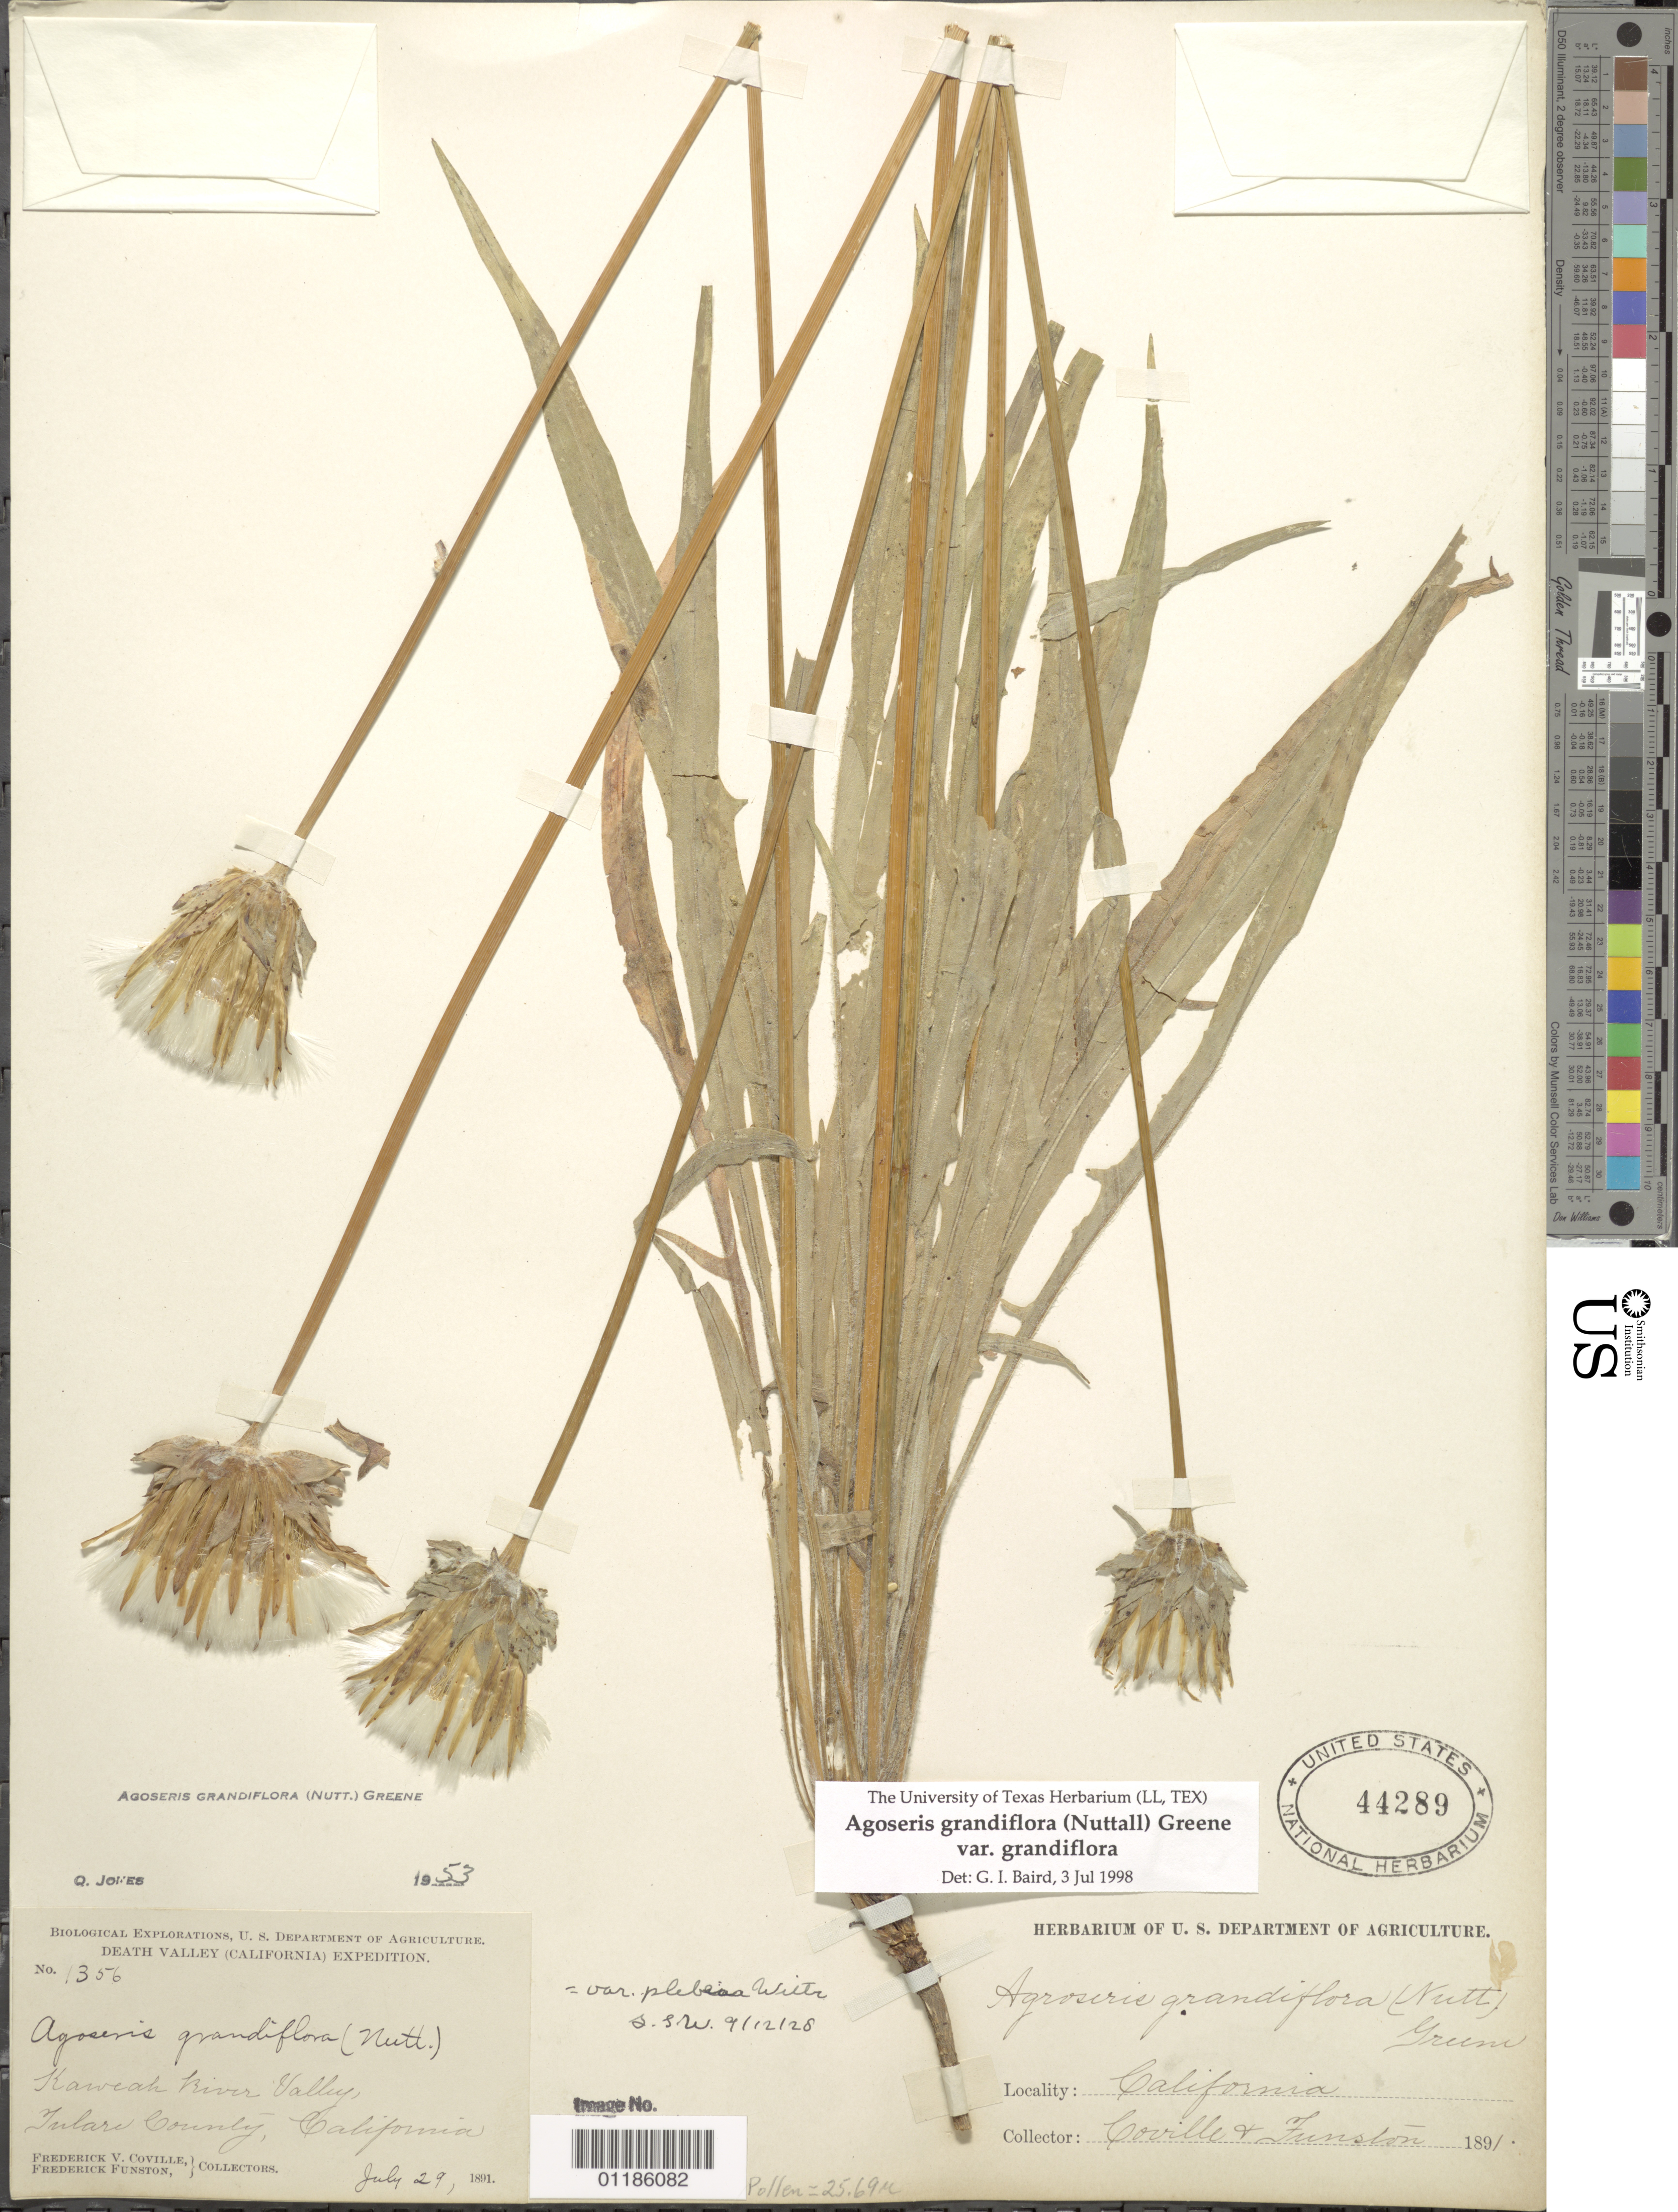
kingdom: Plantae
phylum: Tracheophyta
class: Magnoliopsida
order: Asterales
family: Asteraceae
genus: Agoseris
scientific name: Agoseris grandiflora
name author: (Nutt.) Greene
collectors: F. V. Coville & F. Funston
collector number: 1356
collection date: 1891-07-29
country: United States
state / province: California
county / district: Tulare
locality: Kaweah River Valley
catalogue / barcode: US 44289